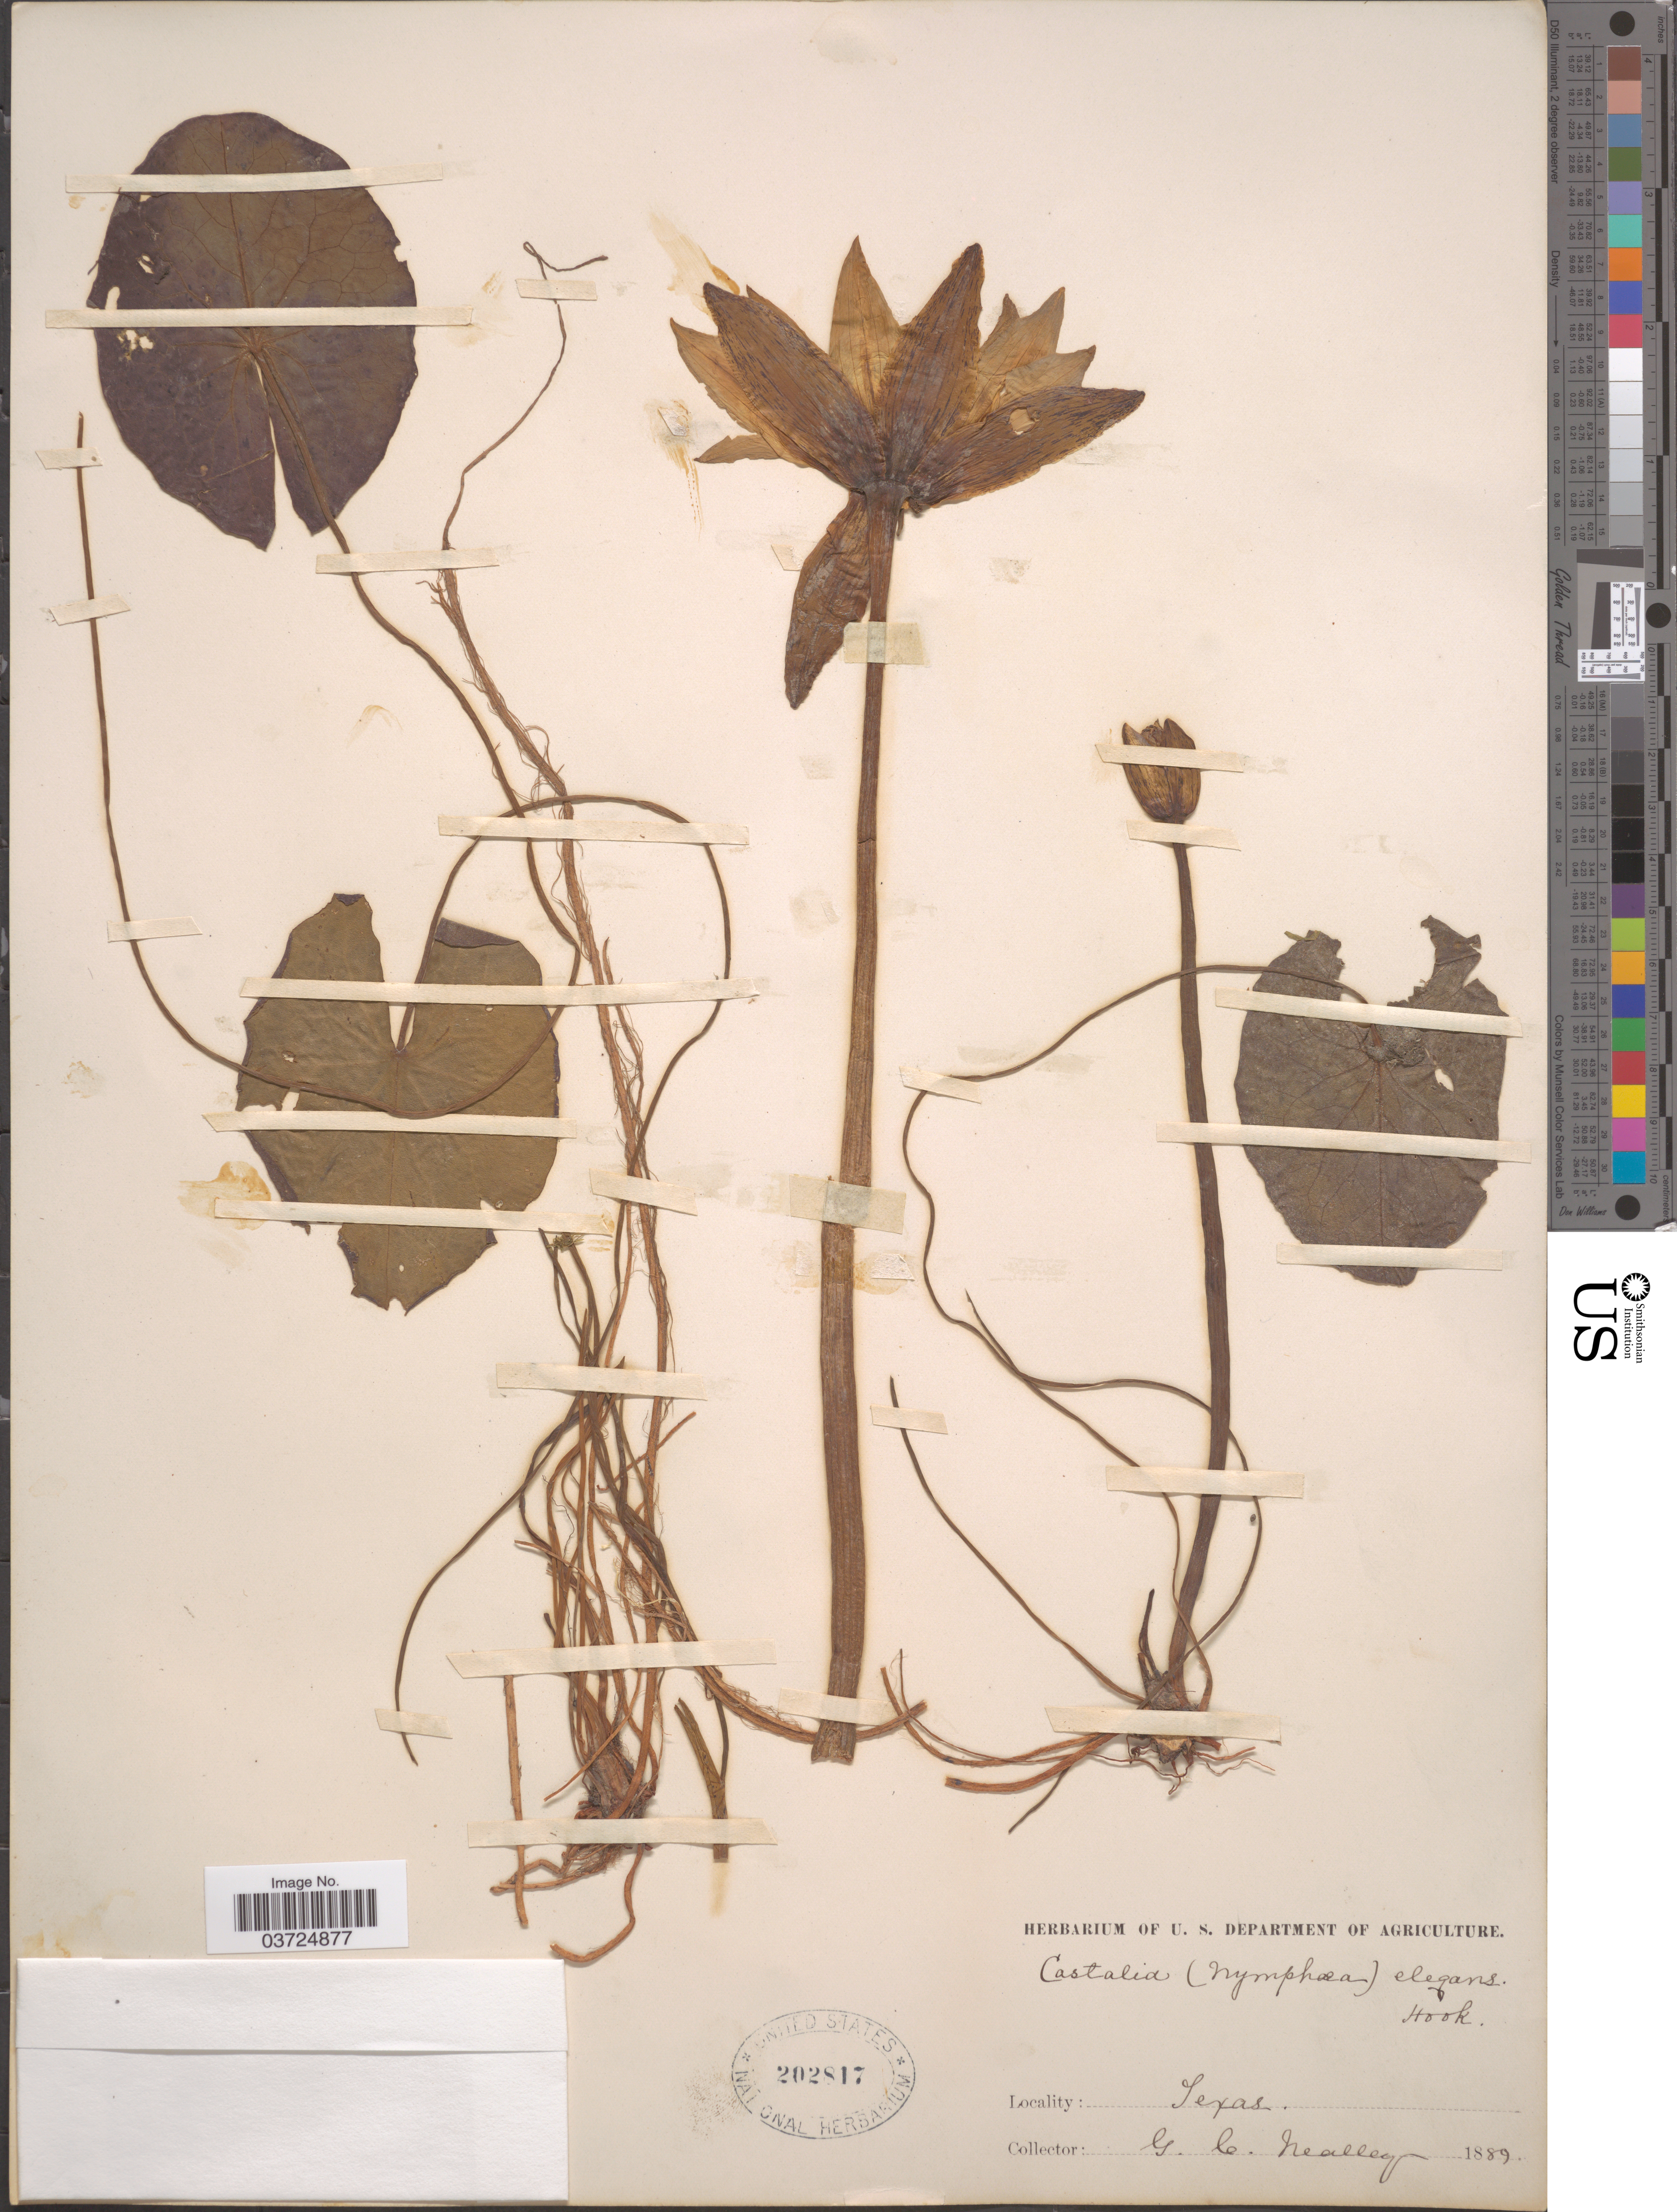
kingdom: Plantae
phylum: Tracheophyta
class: Magnoliopsida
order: Nymphaeales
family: Nymphaeaceae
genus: Nymphaea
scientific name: Nymphaea elegans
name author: Hook.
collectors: G. C. Nealley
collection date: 1889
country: United States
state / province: Texas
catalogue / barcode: US 202817